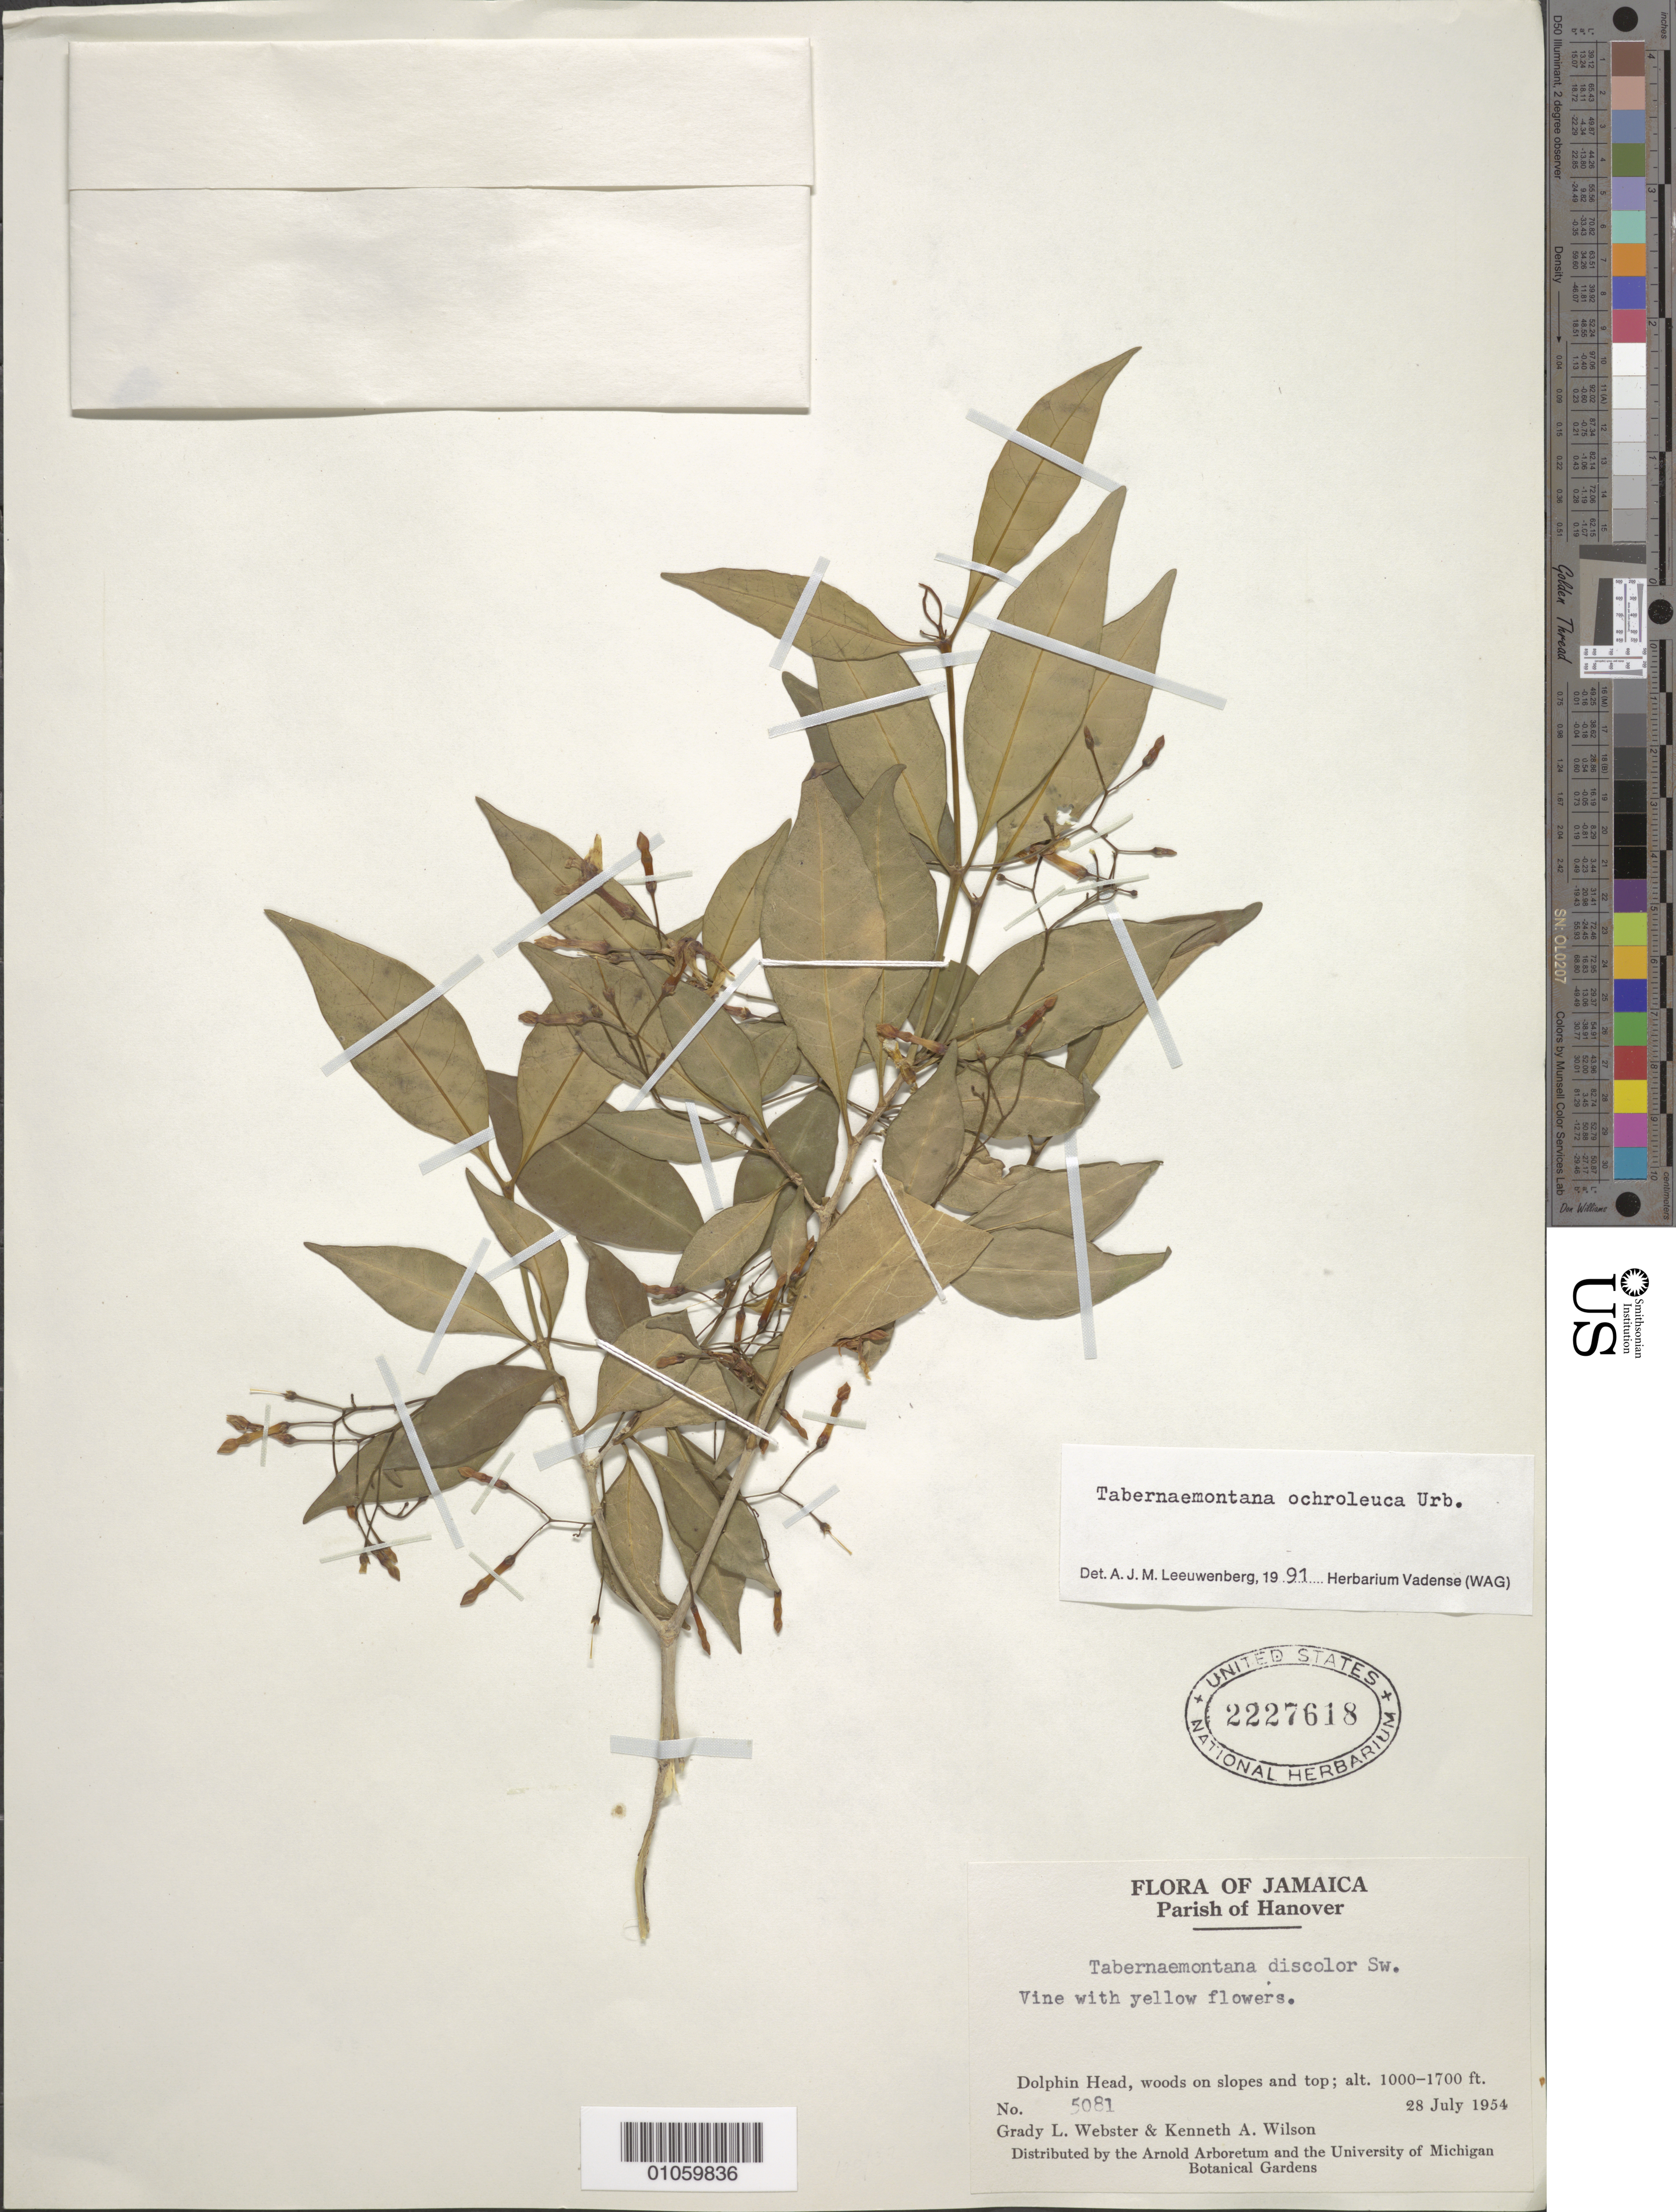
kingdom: Plantae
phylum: Tracheophyta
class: Magnoliopsida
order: Gentianales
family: Apocynaceae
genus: Tabernaemontana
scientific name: Tabernaemontana ochroleuca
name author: Urb.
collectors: G. L. Webster & K. A. Wilson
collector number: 5081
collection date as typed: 28 Jul 1954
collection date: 1954-07-28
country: Jamaica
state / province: Hanover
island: Jamaica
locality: Dolphin Head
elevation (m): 305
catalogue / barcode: US 2227618